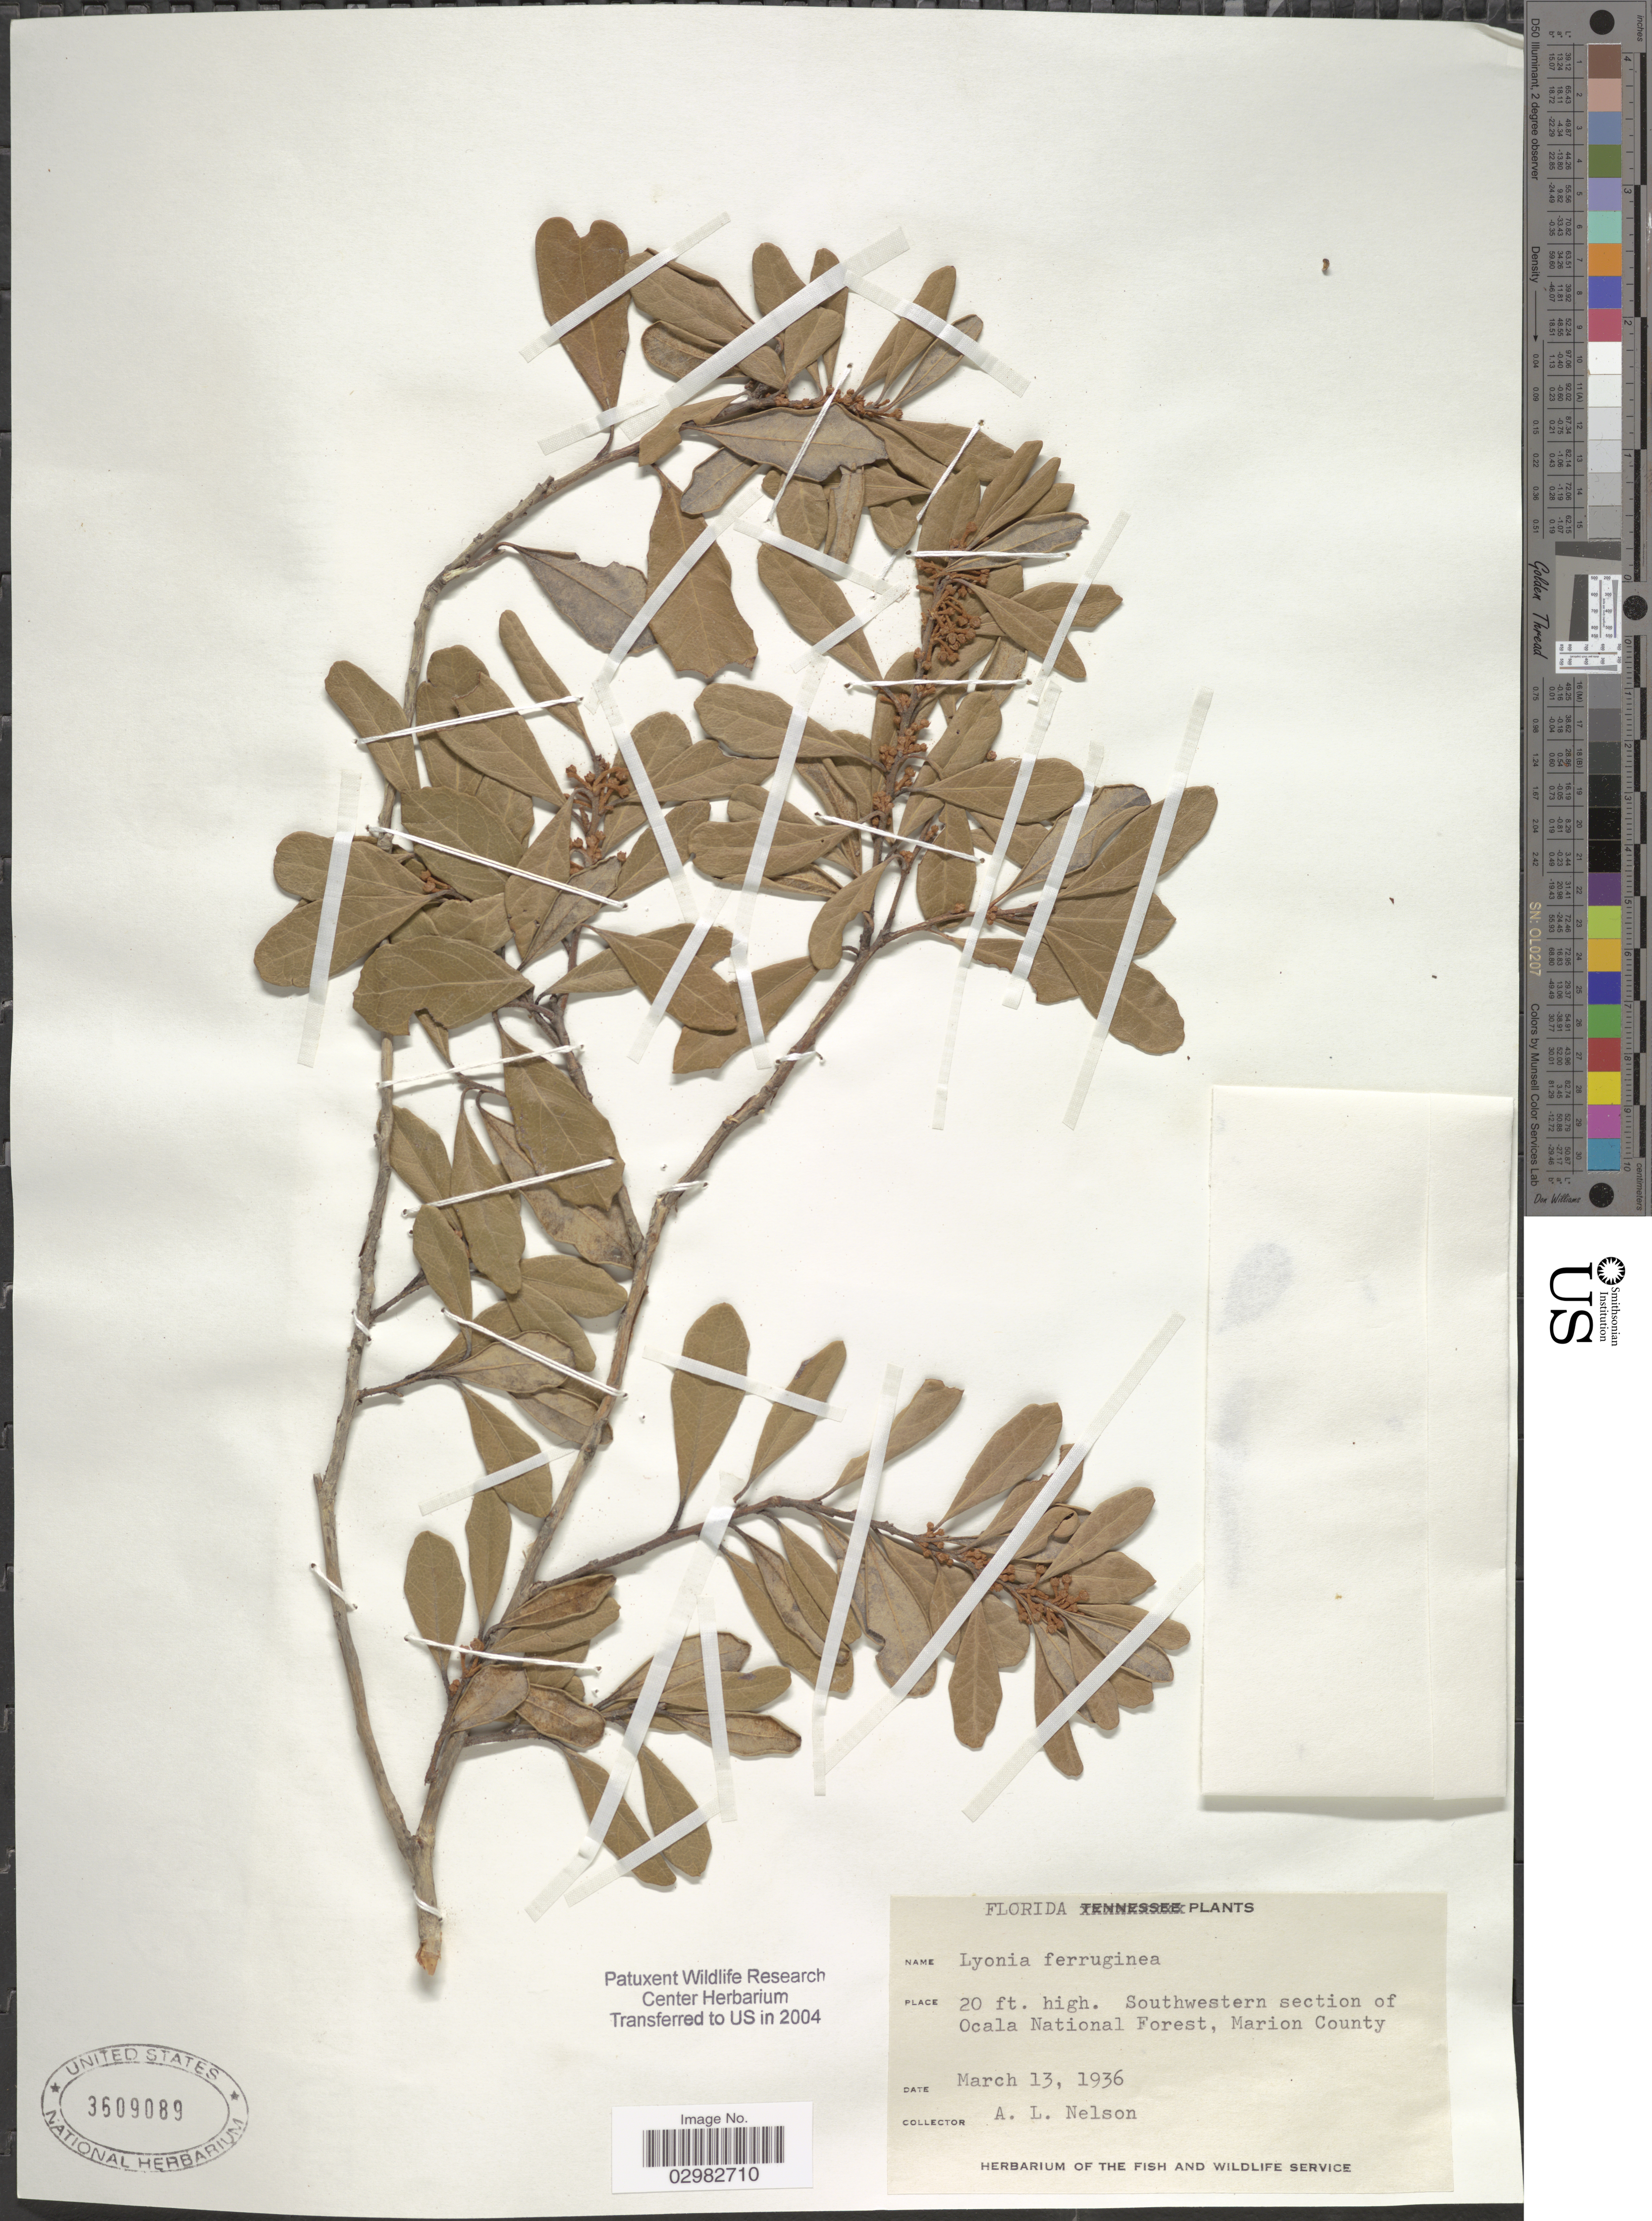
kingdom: Plantae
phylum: Tracheophyta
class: Magnoliopsida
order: Ericales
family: Ericaceae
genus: Lyonia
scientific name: Lyonia ferruginea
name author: (Walter) Nutt.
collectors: A. L. Nelson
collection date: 1936-03-13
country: United States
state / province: Florida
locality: Southwestern section of Ocala National Forest, Marion County.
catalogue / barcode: US 3609089